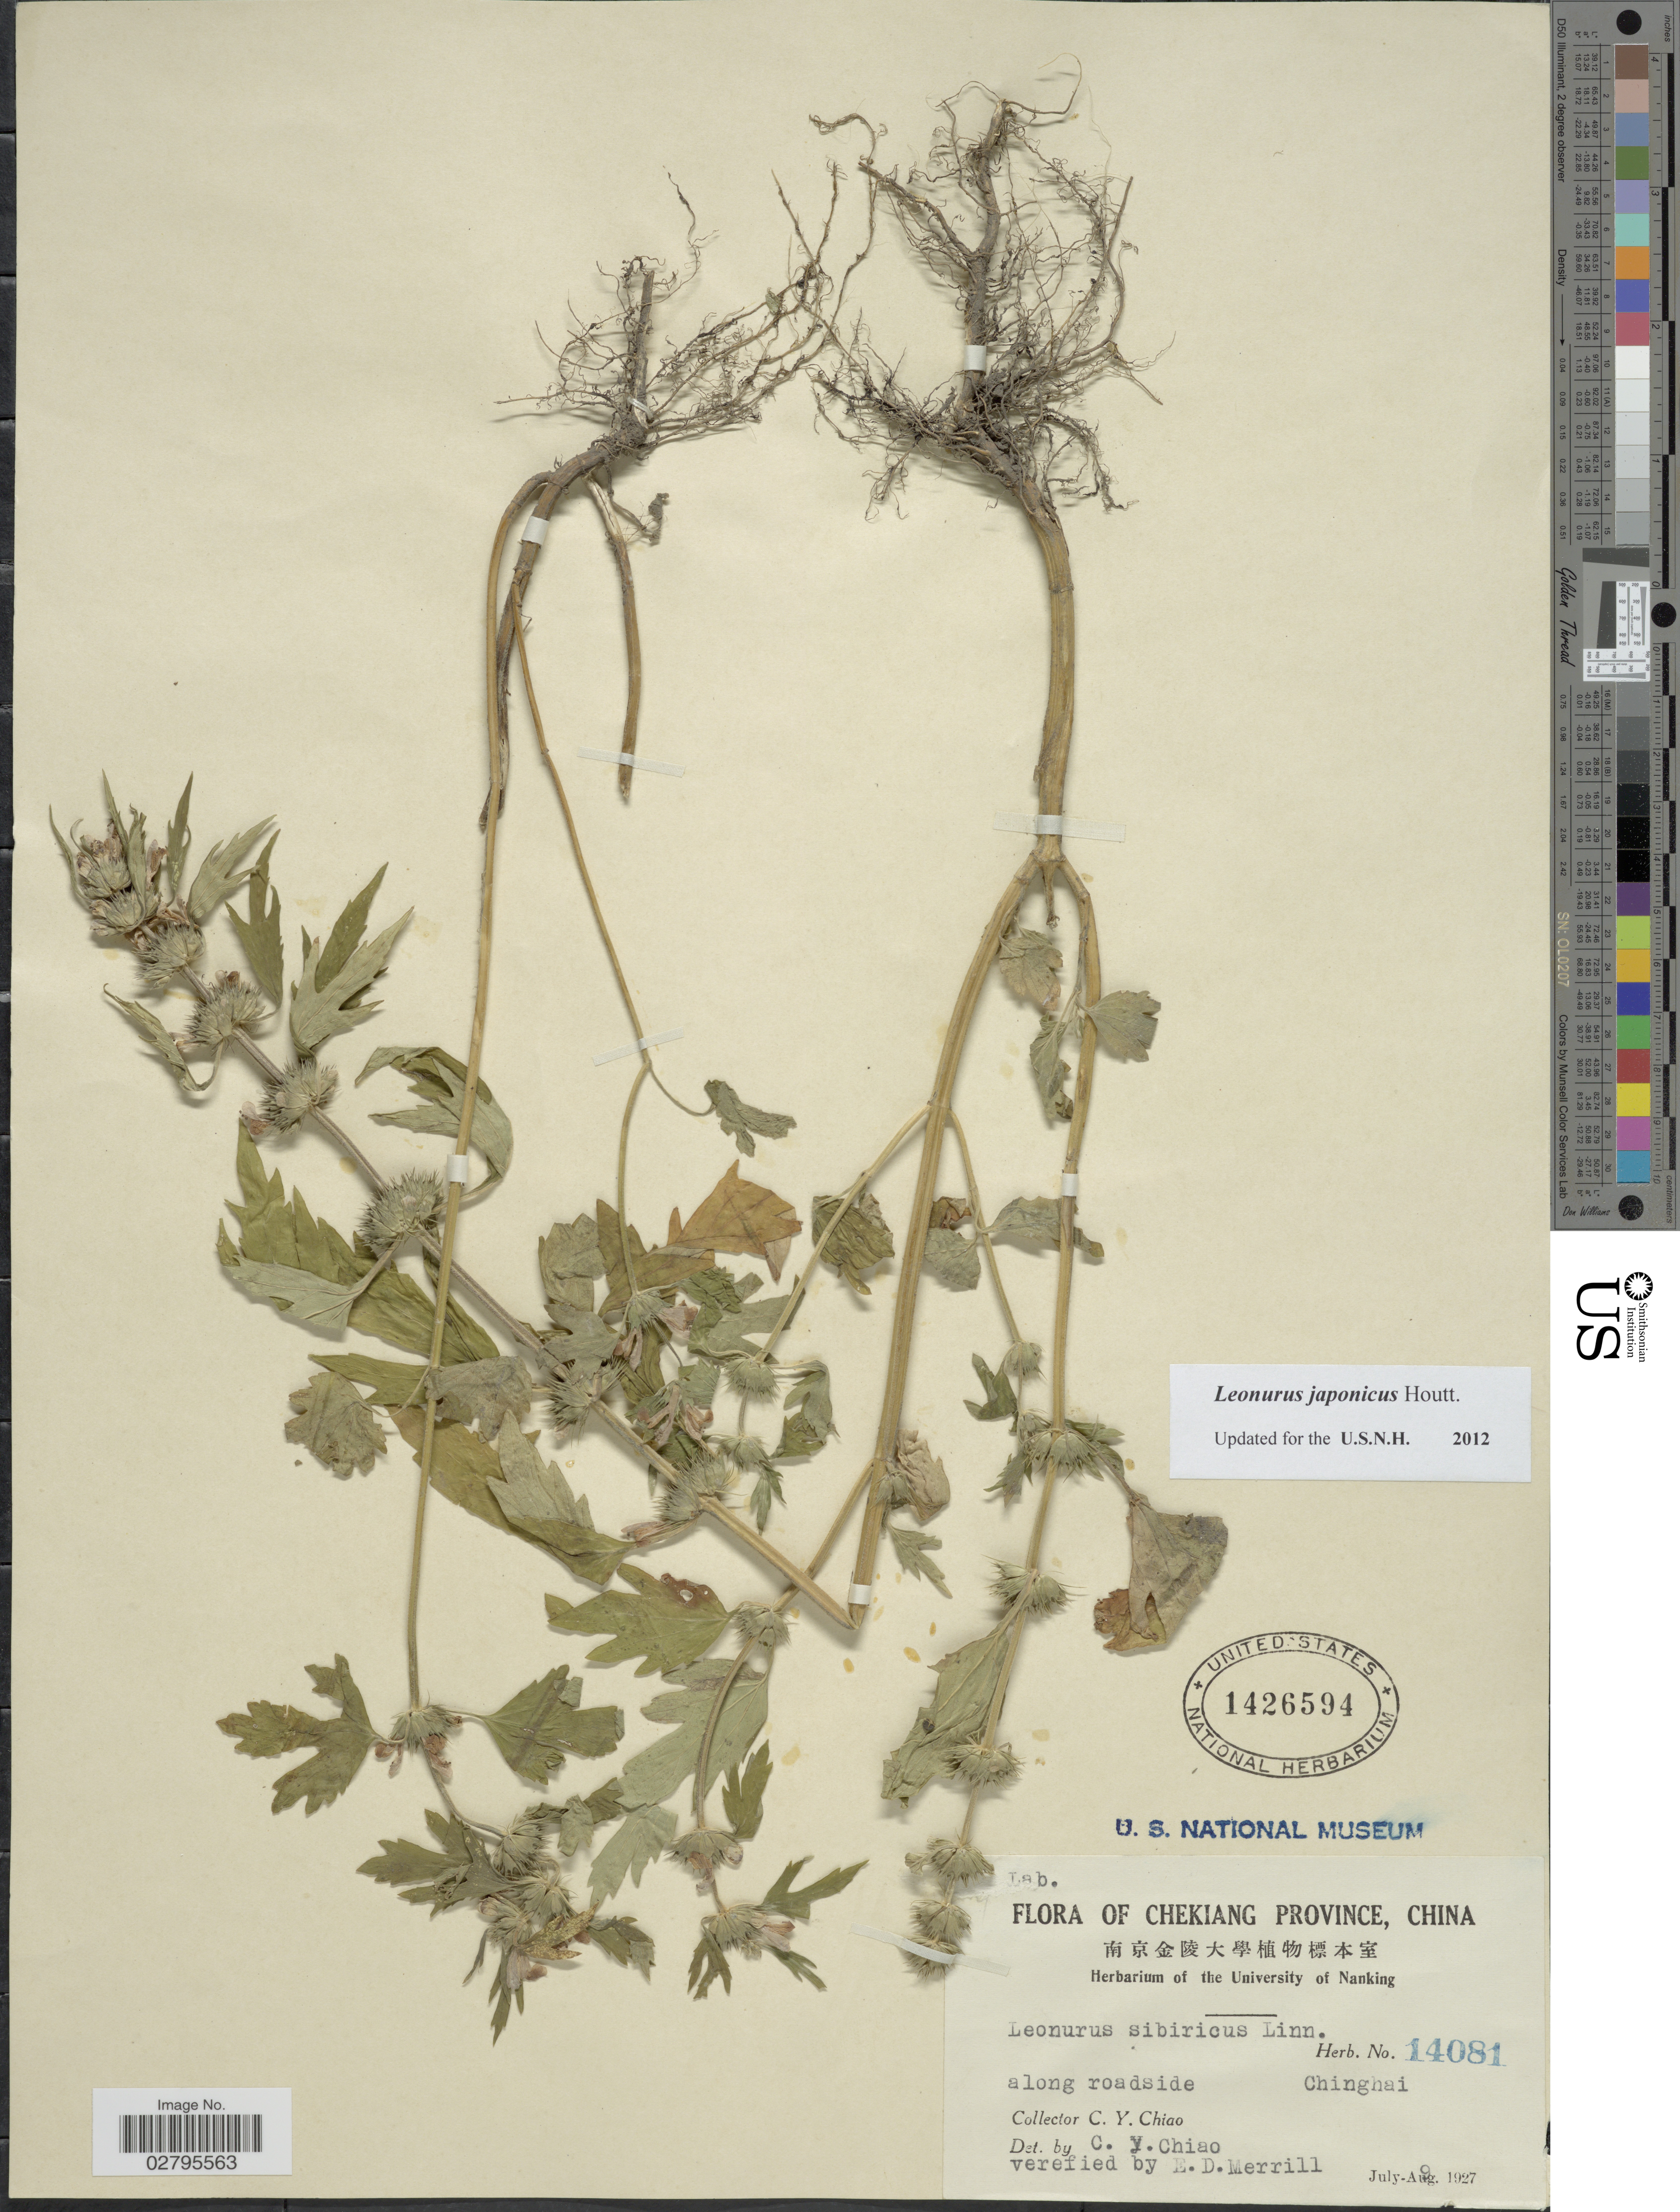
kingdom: Plantae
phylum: Tracheophyta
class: Magnoliopsida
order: Lamiales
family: Lamiaceae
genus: Leonurus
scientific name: Leonurus japonicus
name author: Houtt.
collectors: C. Y. Chiao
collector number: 14081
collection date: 1927-07-09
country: China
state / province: Zhejiang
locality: Chekiang Province. Along roadside, Chinghai.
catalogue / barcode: US 1426594